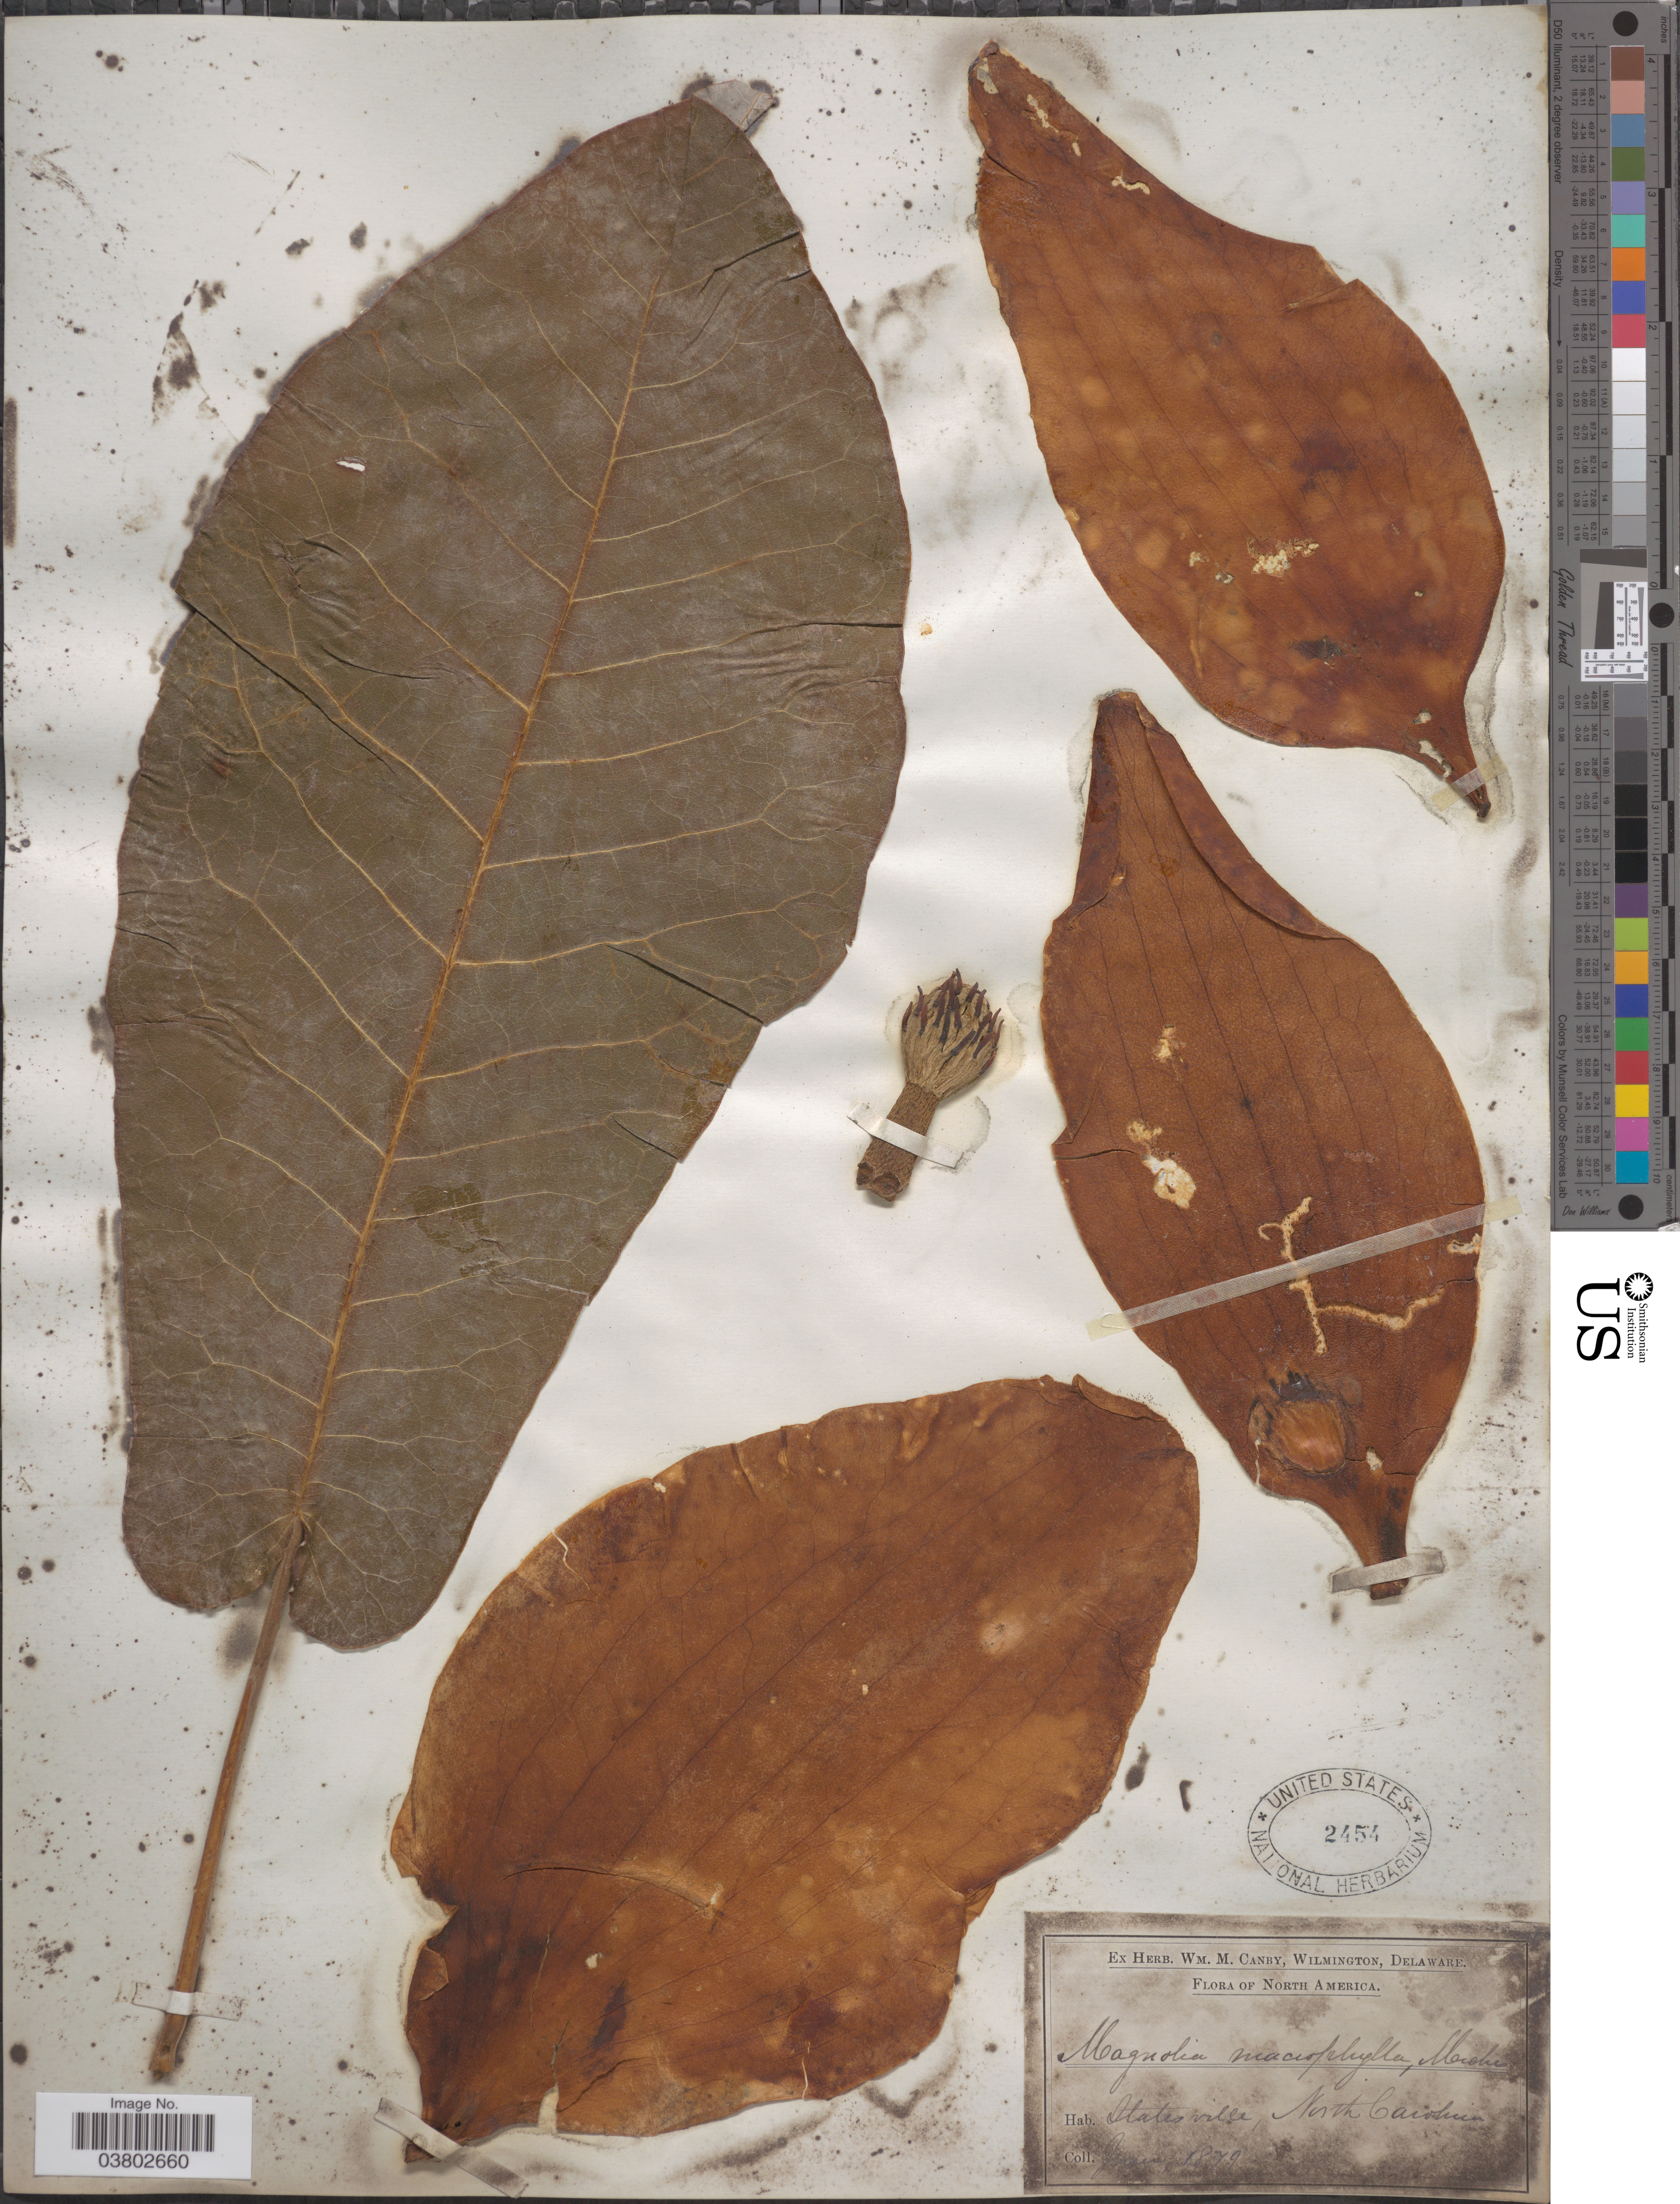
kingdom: Plantae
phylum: Tracheophyta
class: Magnoliopsida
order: Magnoliales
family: Magnoliaceae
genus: Magnolia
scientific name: Magnolia macrophylla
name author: Michx.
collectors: ex herb. W.M. Canby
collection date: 1879-06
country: United States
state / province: North Carolina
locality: Statesville.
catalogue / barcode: US 2454